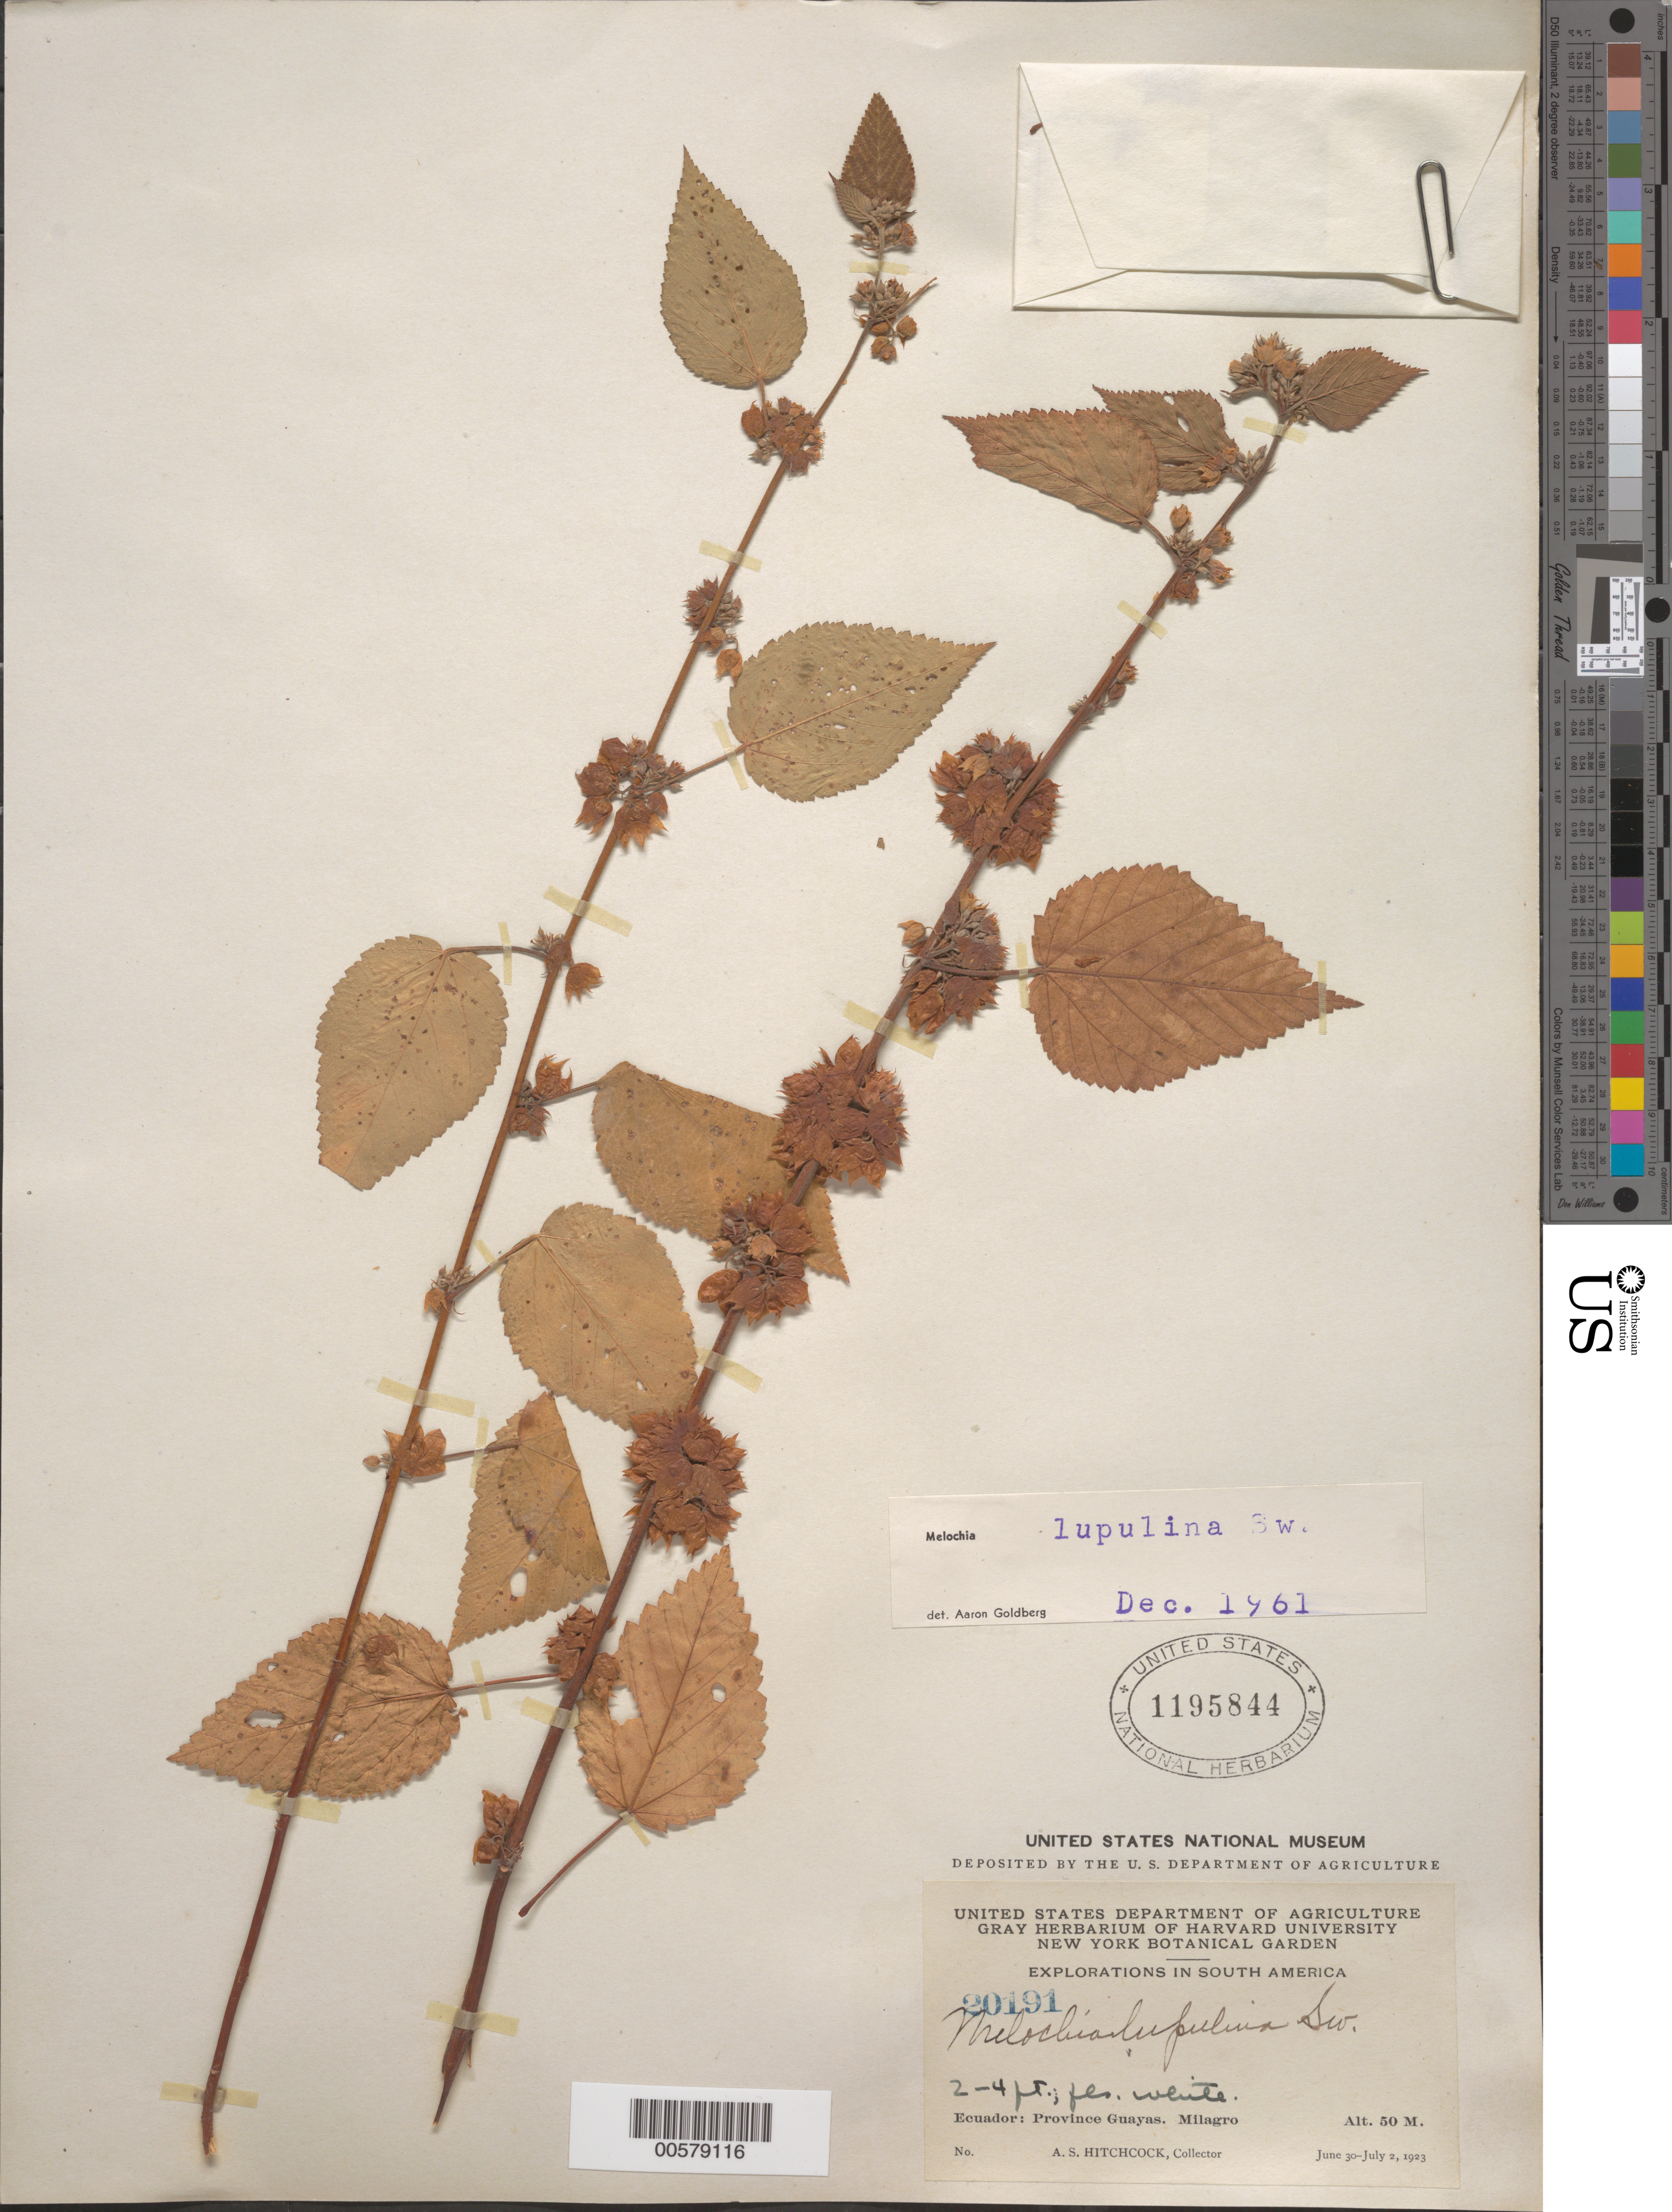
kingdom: Plantae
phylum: Tracheophyta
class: Magnoliopsida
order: Malvales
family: Malvaceae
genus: Melochia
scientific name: Melochia lupulina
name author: Sw.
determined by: Goldberg, Aaron, (US), NMNH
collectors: A. S. Hitchcock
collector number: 20191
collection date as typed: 30 Jun 1923 to 02 Jul 1923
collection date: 1923-06-30/1923-07-02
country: Ecuador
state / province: Guayas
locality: Milagro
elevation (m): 50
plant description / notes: US, NY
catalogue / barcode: US 1195844